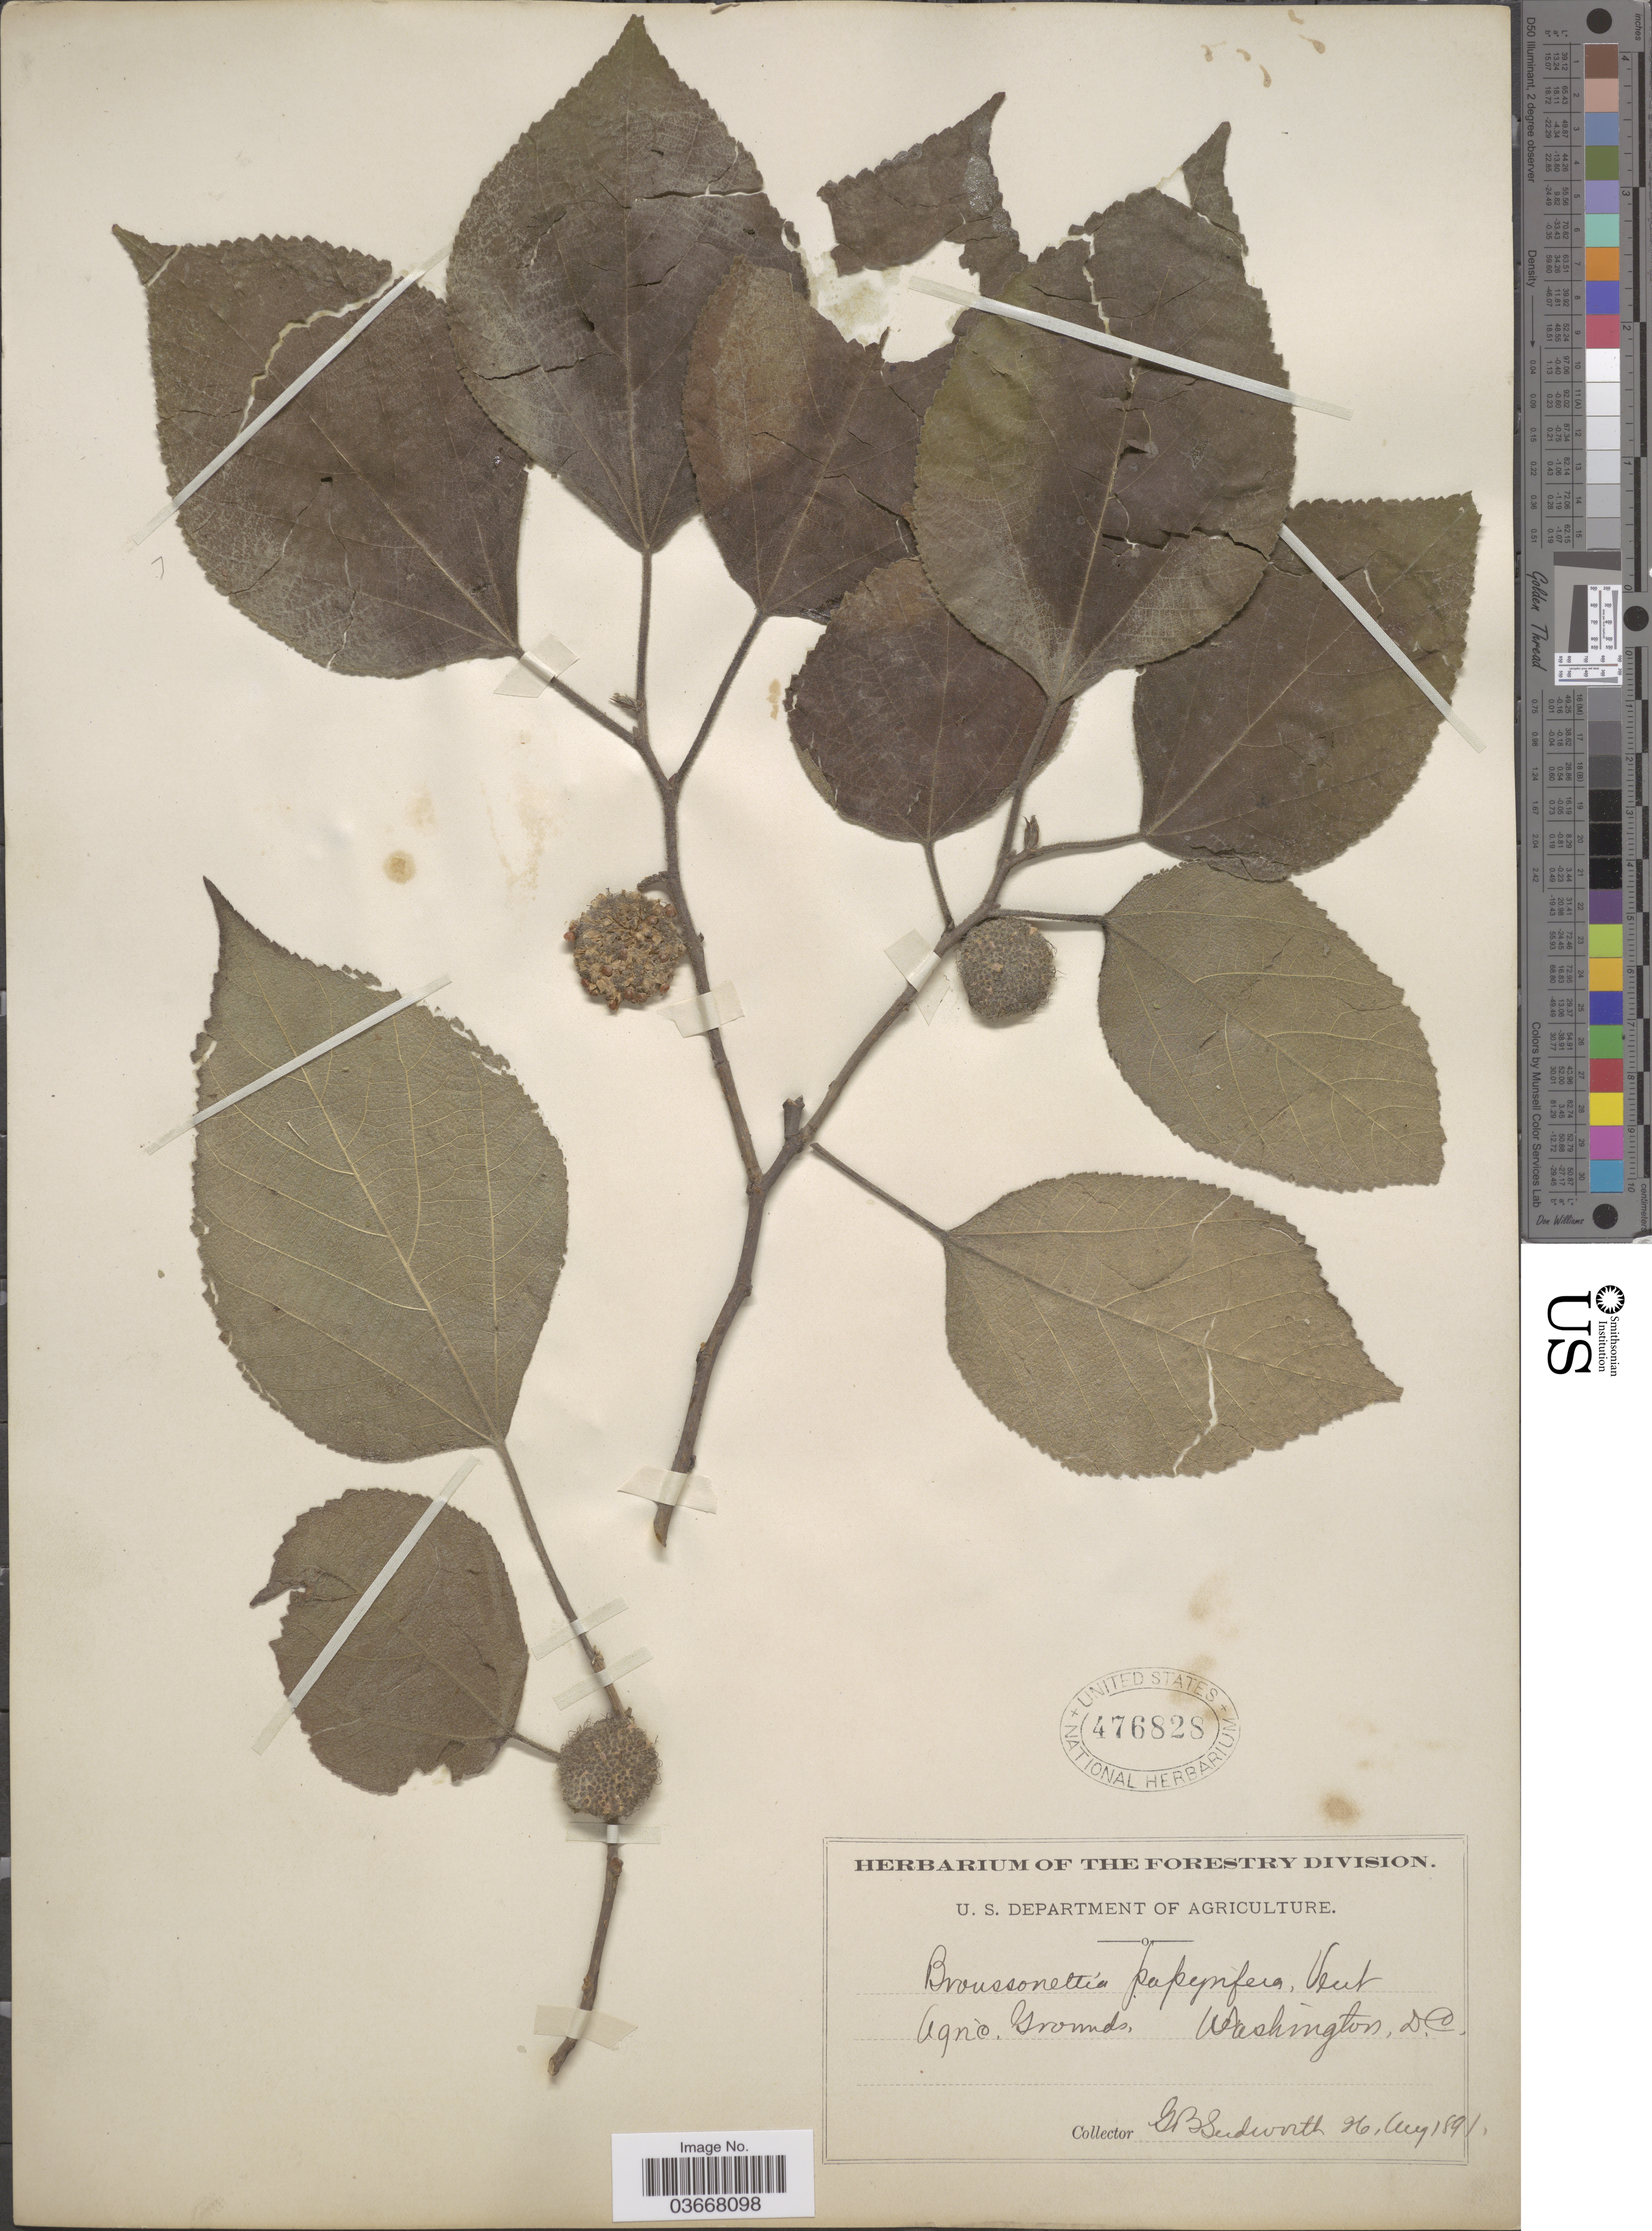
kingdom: Plantae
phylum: Tracheophyta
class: Magnoliopsida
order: Rosales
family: Moraceae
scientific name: Broussoneta papyrifera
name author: (L.) L'Hér. ex Vent.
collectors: G. B. Sudworth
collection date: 1891-08-26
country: United States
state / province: District of Columbia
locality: Agric. Grounds. Washington, D.C.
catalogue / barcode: US 476828